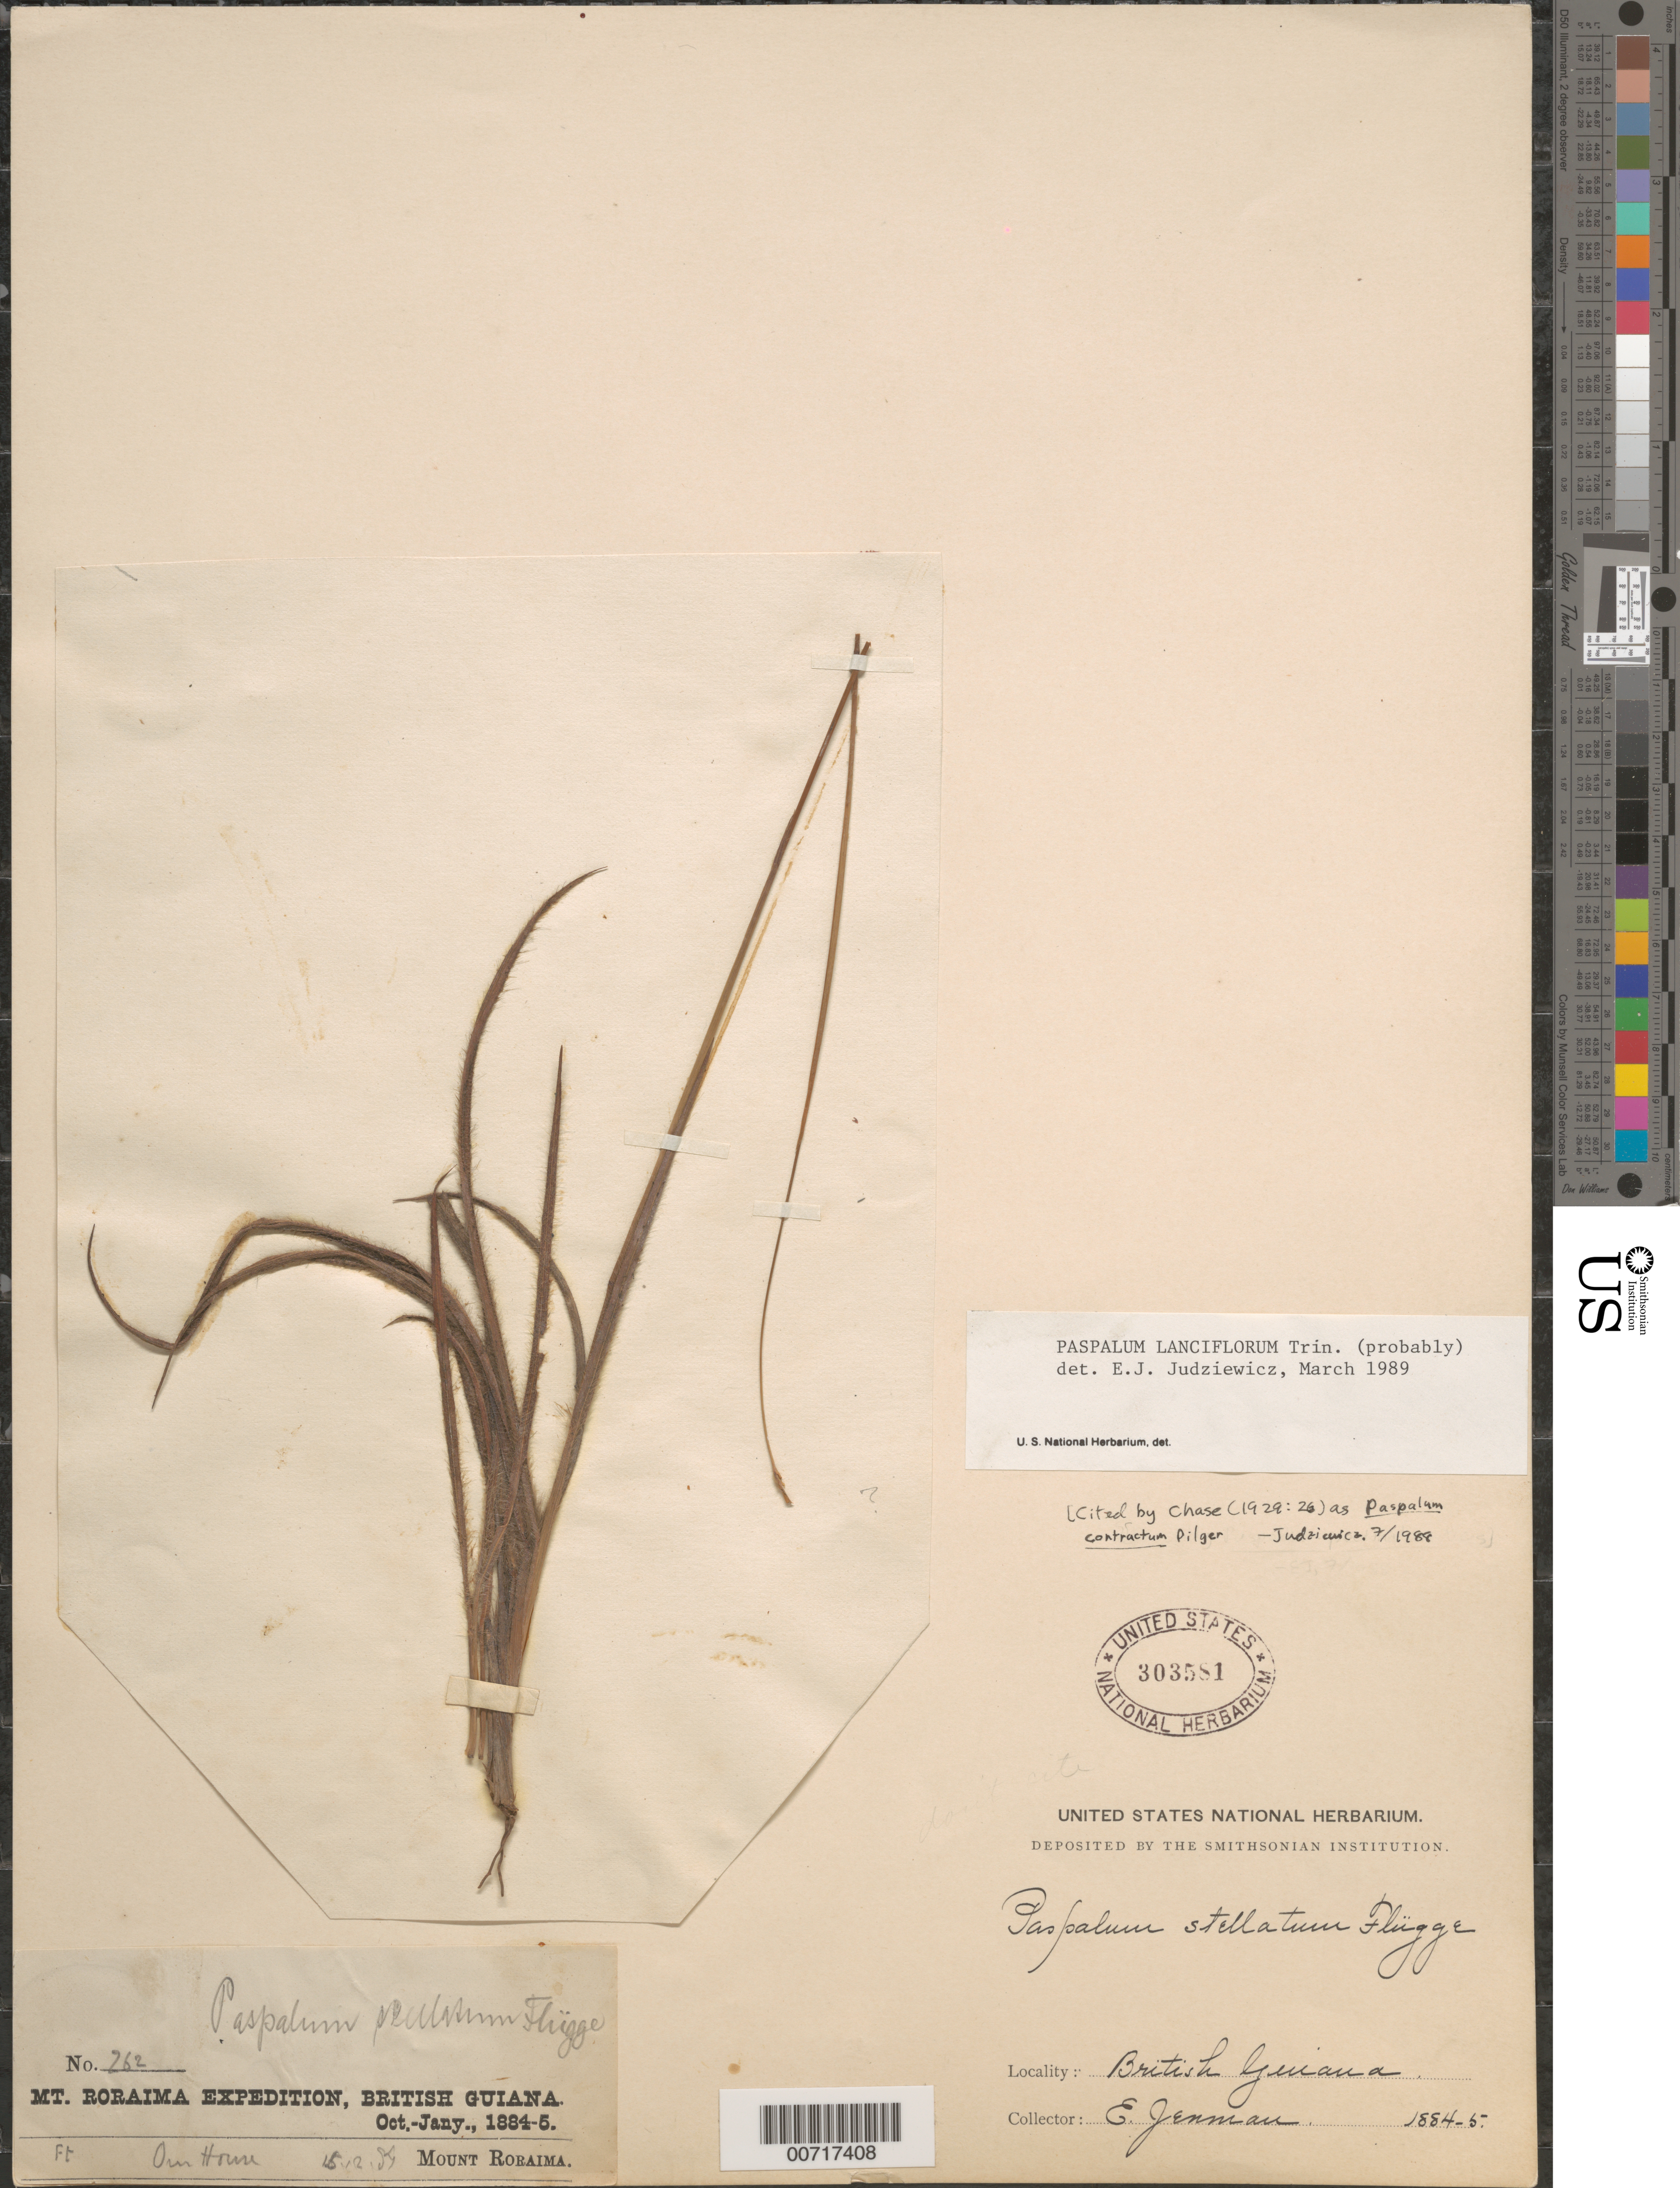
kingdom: Plantae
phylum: Tracheophyta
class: Liliopsida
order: Poales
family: Poaceae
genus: Paspalum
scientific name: Paspalum lanciflorum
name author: Trin.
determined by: Judziewicz, E. J.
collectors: G. S. Jenman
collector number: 262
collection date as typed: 15 December 1884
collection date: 1884-12-15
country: Guyana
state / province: Cuyuni-Mazaruni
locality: Mt. Roraima, "Our House"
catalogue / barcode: US 303581